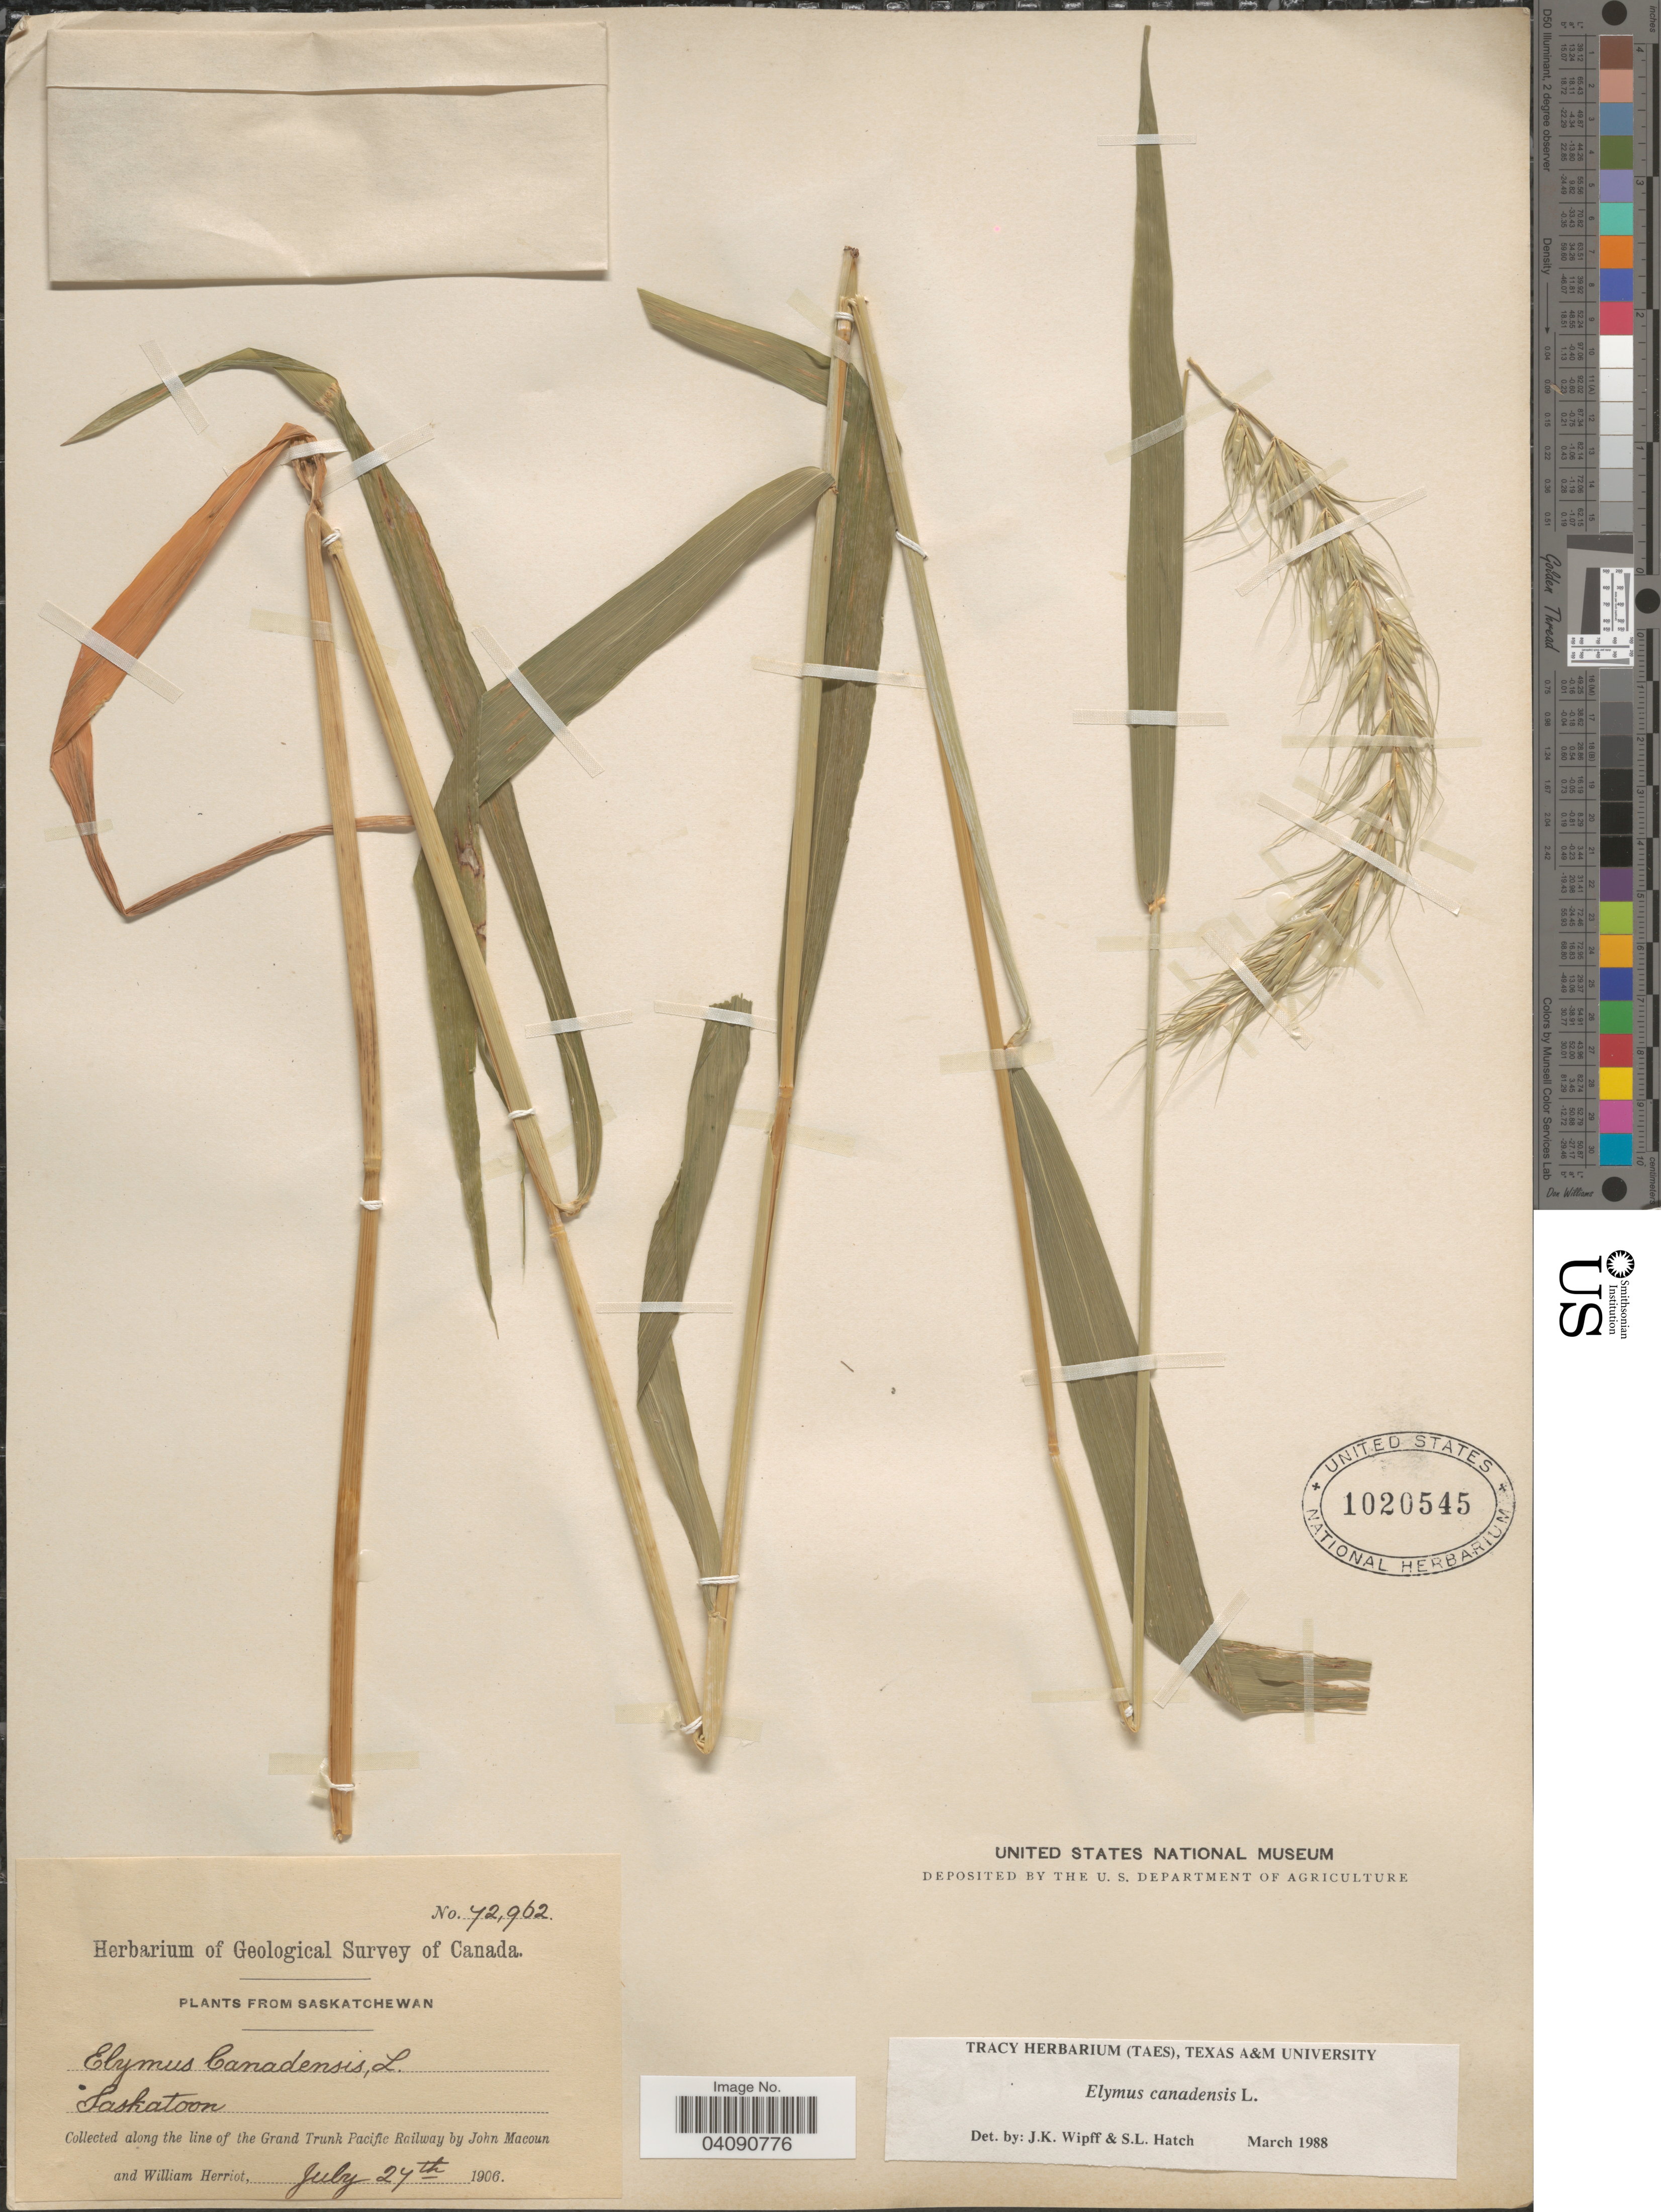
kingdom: Plantae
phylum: Tracheophyta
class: Liliopsida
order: Poales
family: Poaceae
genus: Elymus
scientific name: Elymus canadensis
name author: L.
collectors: J. Macoun & W. Herriot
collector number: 72962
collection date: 1906-07-27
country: Canada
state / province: Saskatchewan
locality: Geological Survey of Canada. Saskatoon. Along the line of the Grand Trunk Pacific Railway.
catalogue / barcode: US 1020545